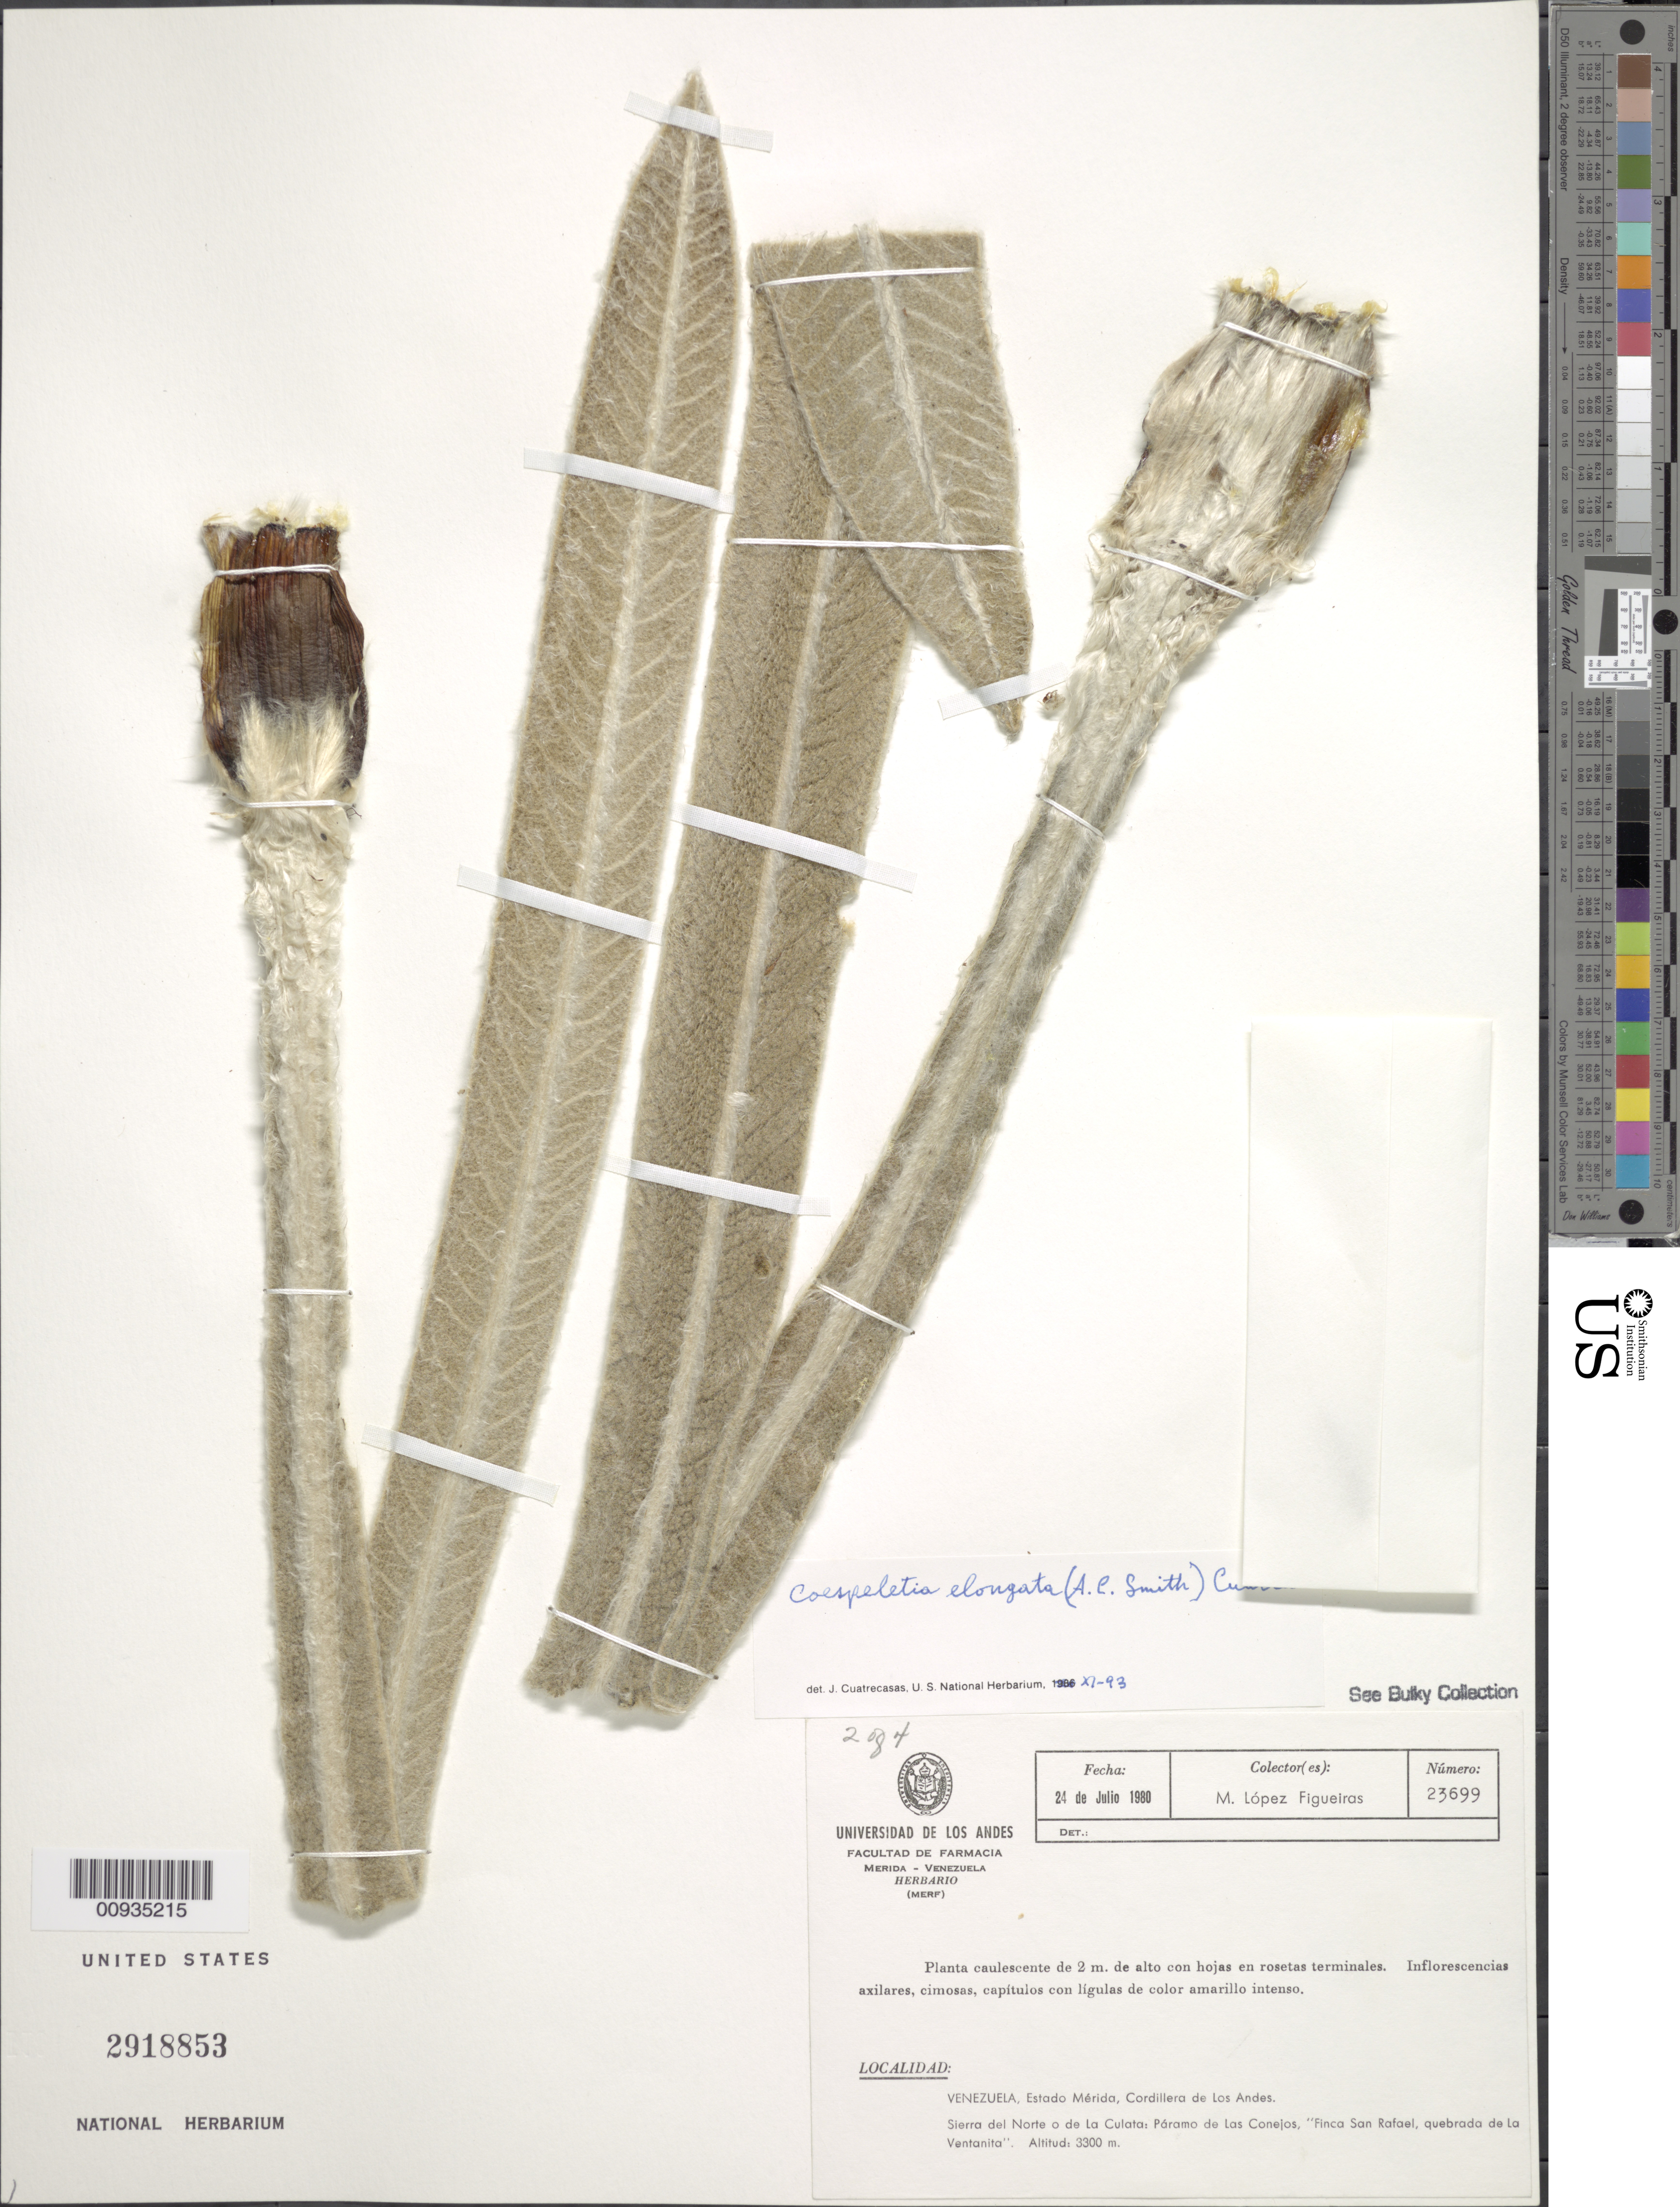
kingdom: Plantae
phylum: Tracheophyta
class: Magnoliopsida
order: Asterales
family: Asteraceae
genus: Coespeletia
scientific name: Coespeletia elongata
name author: (A.C. Sm.) Cuatrec.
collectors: M. López Figueiras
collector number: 23699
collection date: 1980-07-24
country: Venezuela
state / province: Mérida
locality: Cordillera de Los Andes. Sierra del Norte o de La Culata: Paramo de Las Conejos, "Finca San Rafael, quebrada de la Ventanita"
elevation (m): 3300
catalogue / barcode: US 2918853